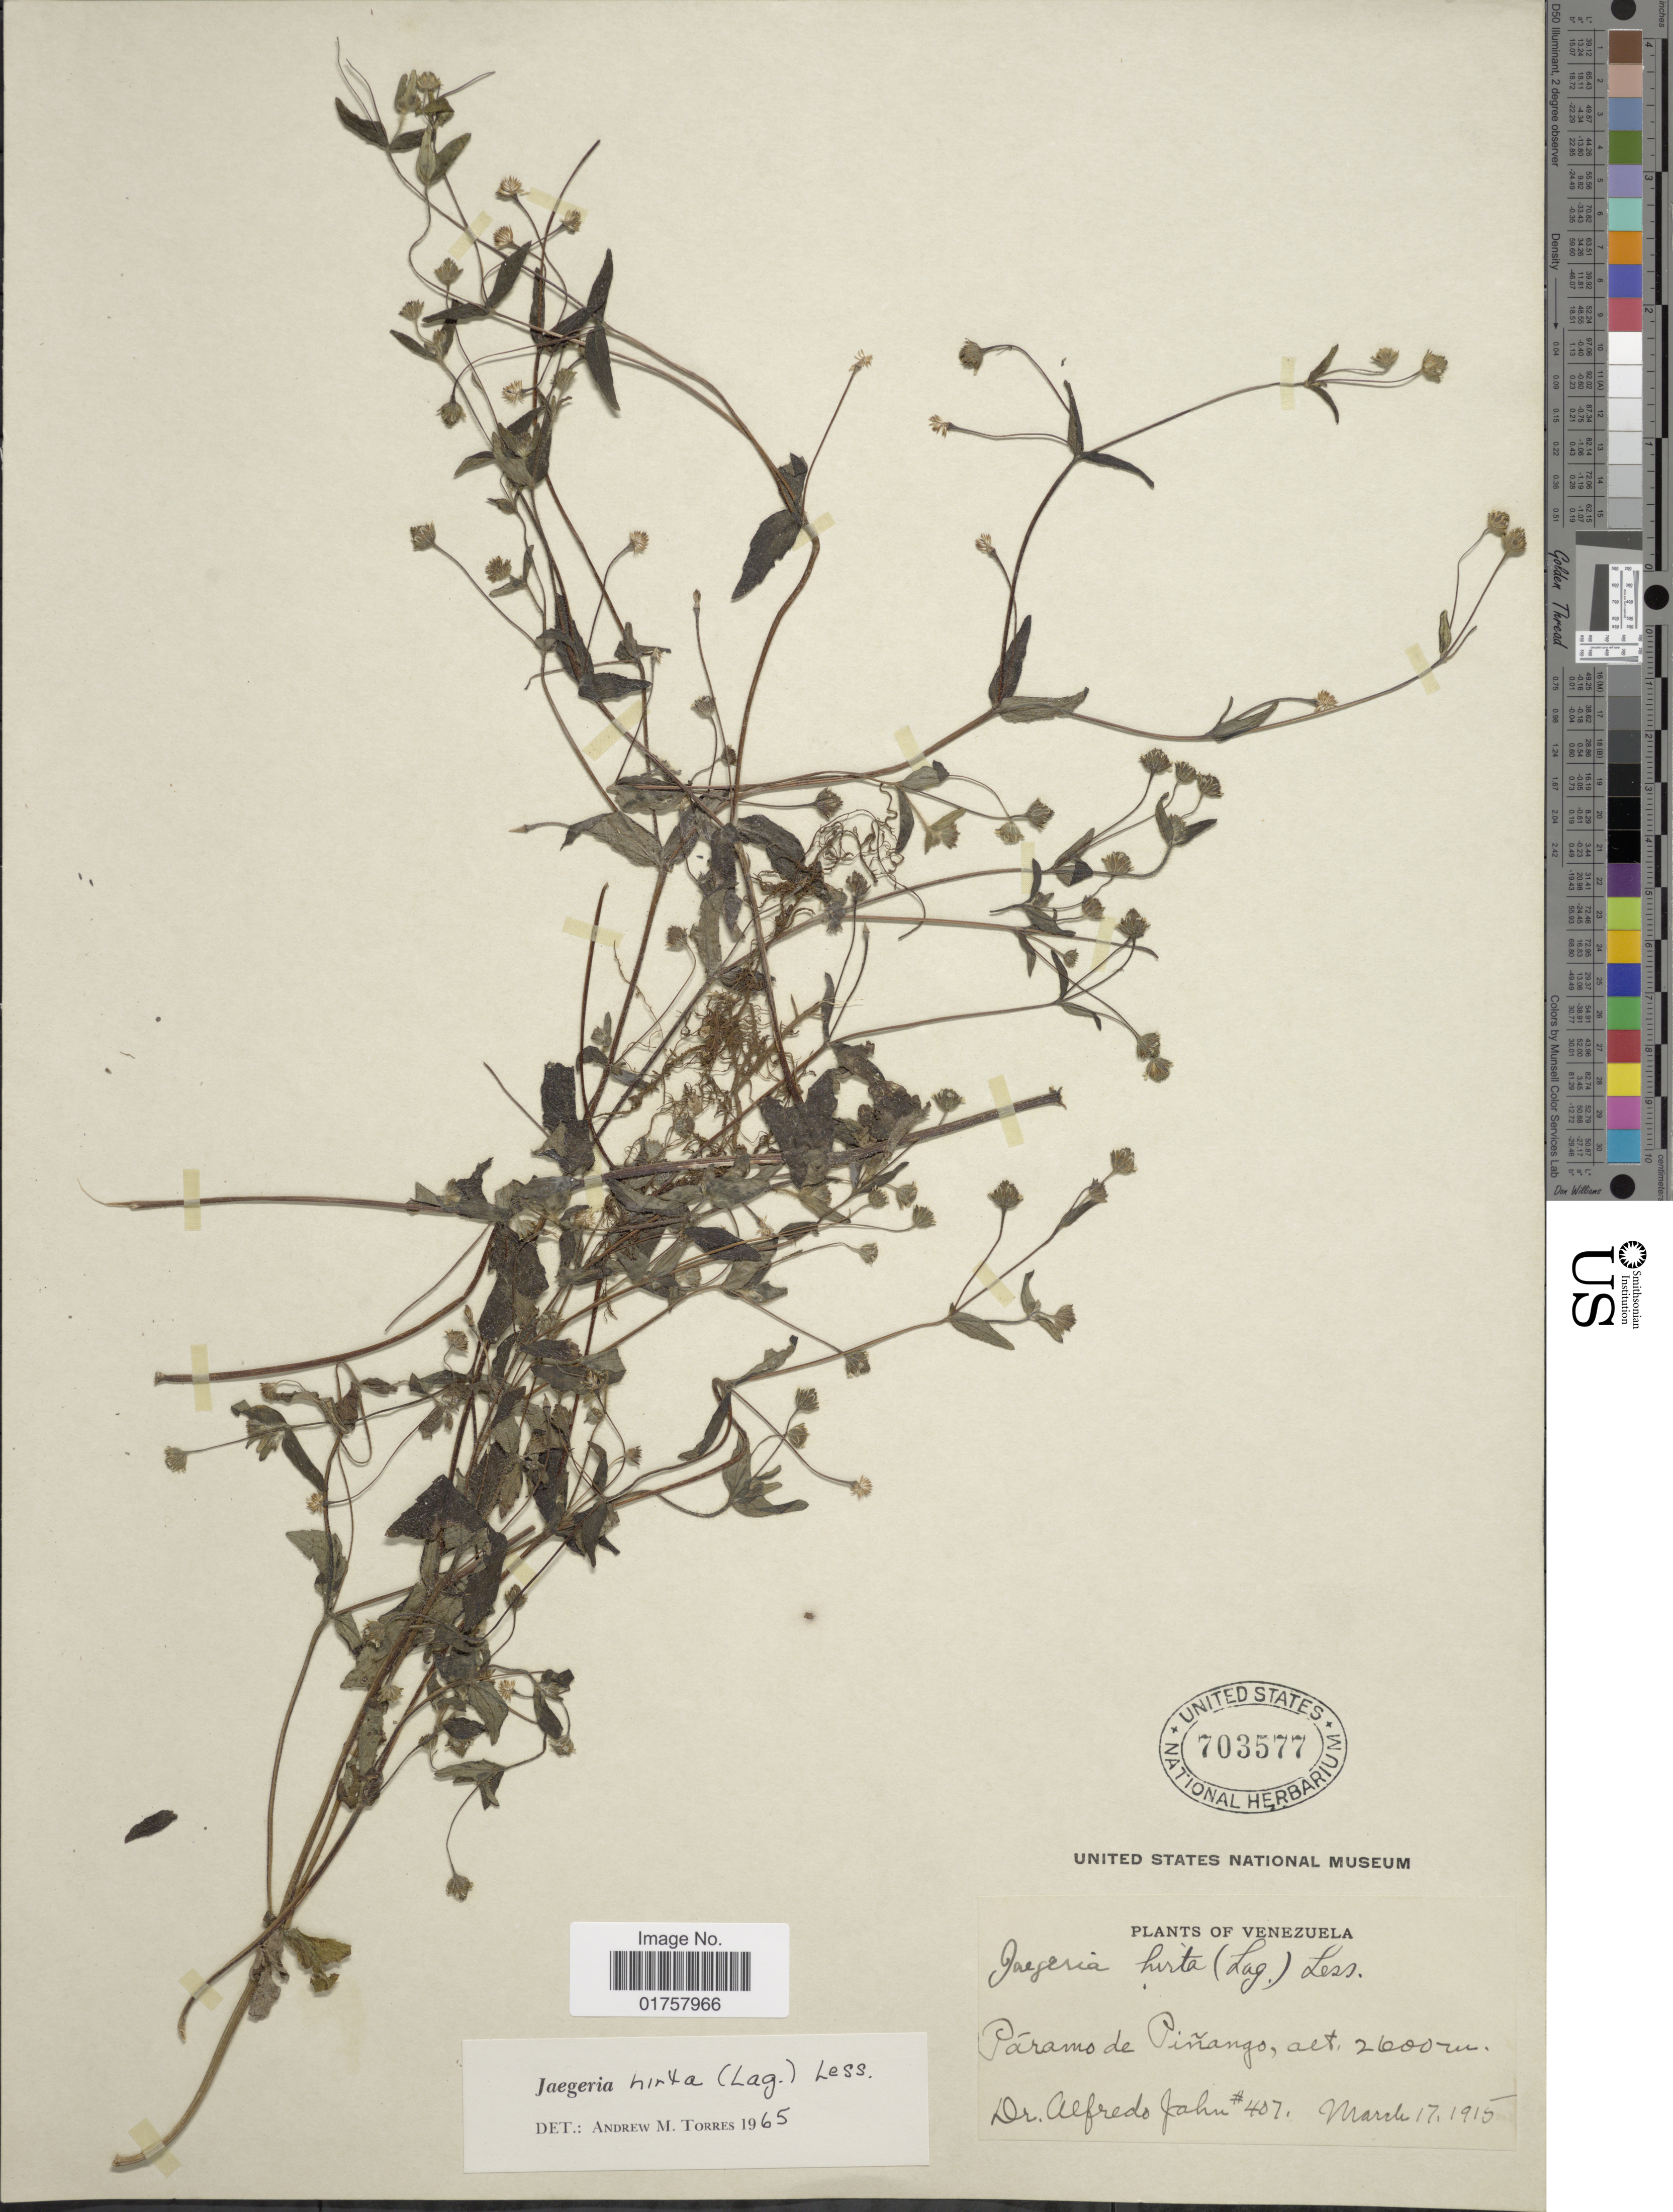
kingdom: Plantae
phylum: Tracheophyta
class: Magnoliopsida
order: Asterales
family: Asteraceae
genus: Jaegeria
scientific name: Jaegeria hirta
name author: (Lag.) Less.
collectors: A. Jahn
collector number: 407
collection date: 1915-03-17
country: Venezuela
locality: Páramo de Piñango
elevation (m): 2600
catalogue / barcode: US 703577